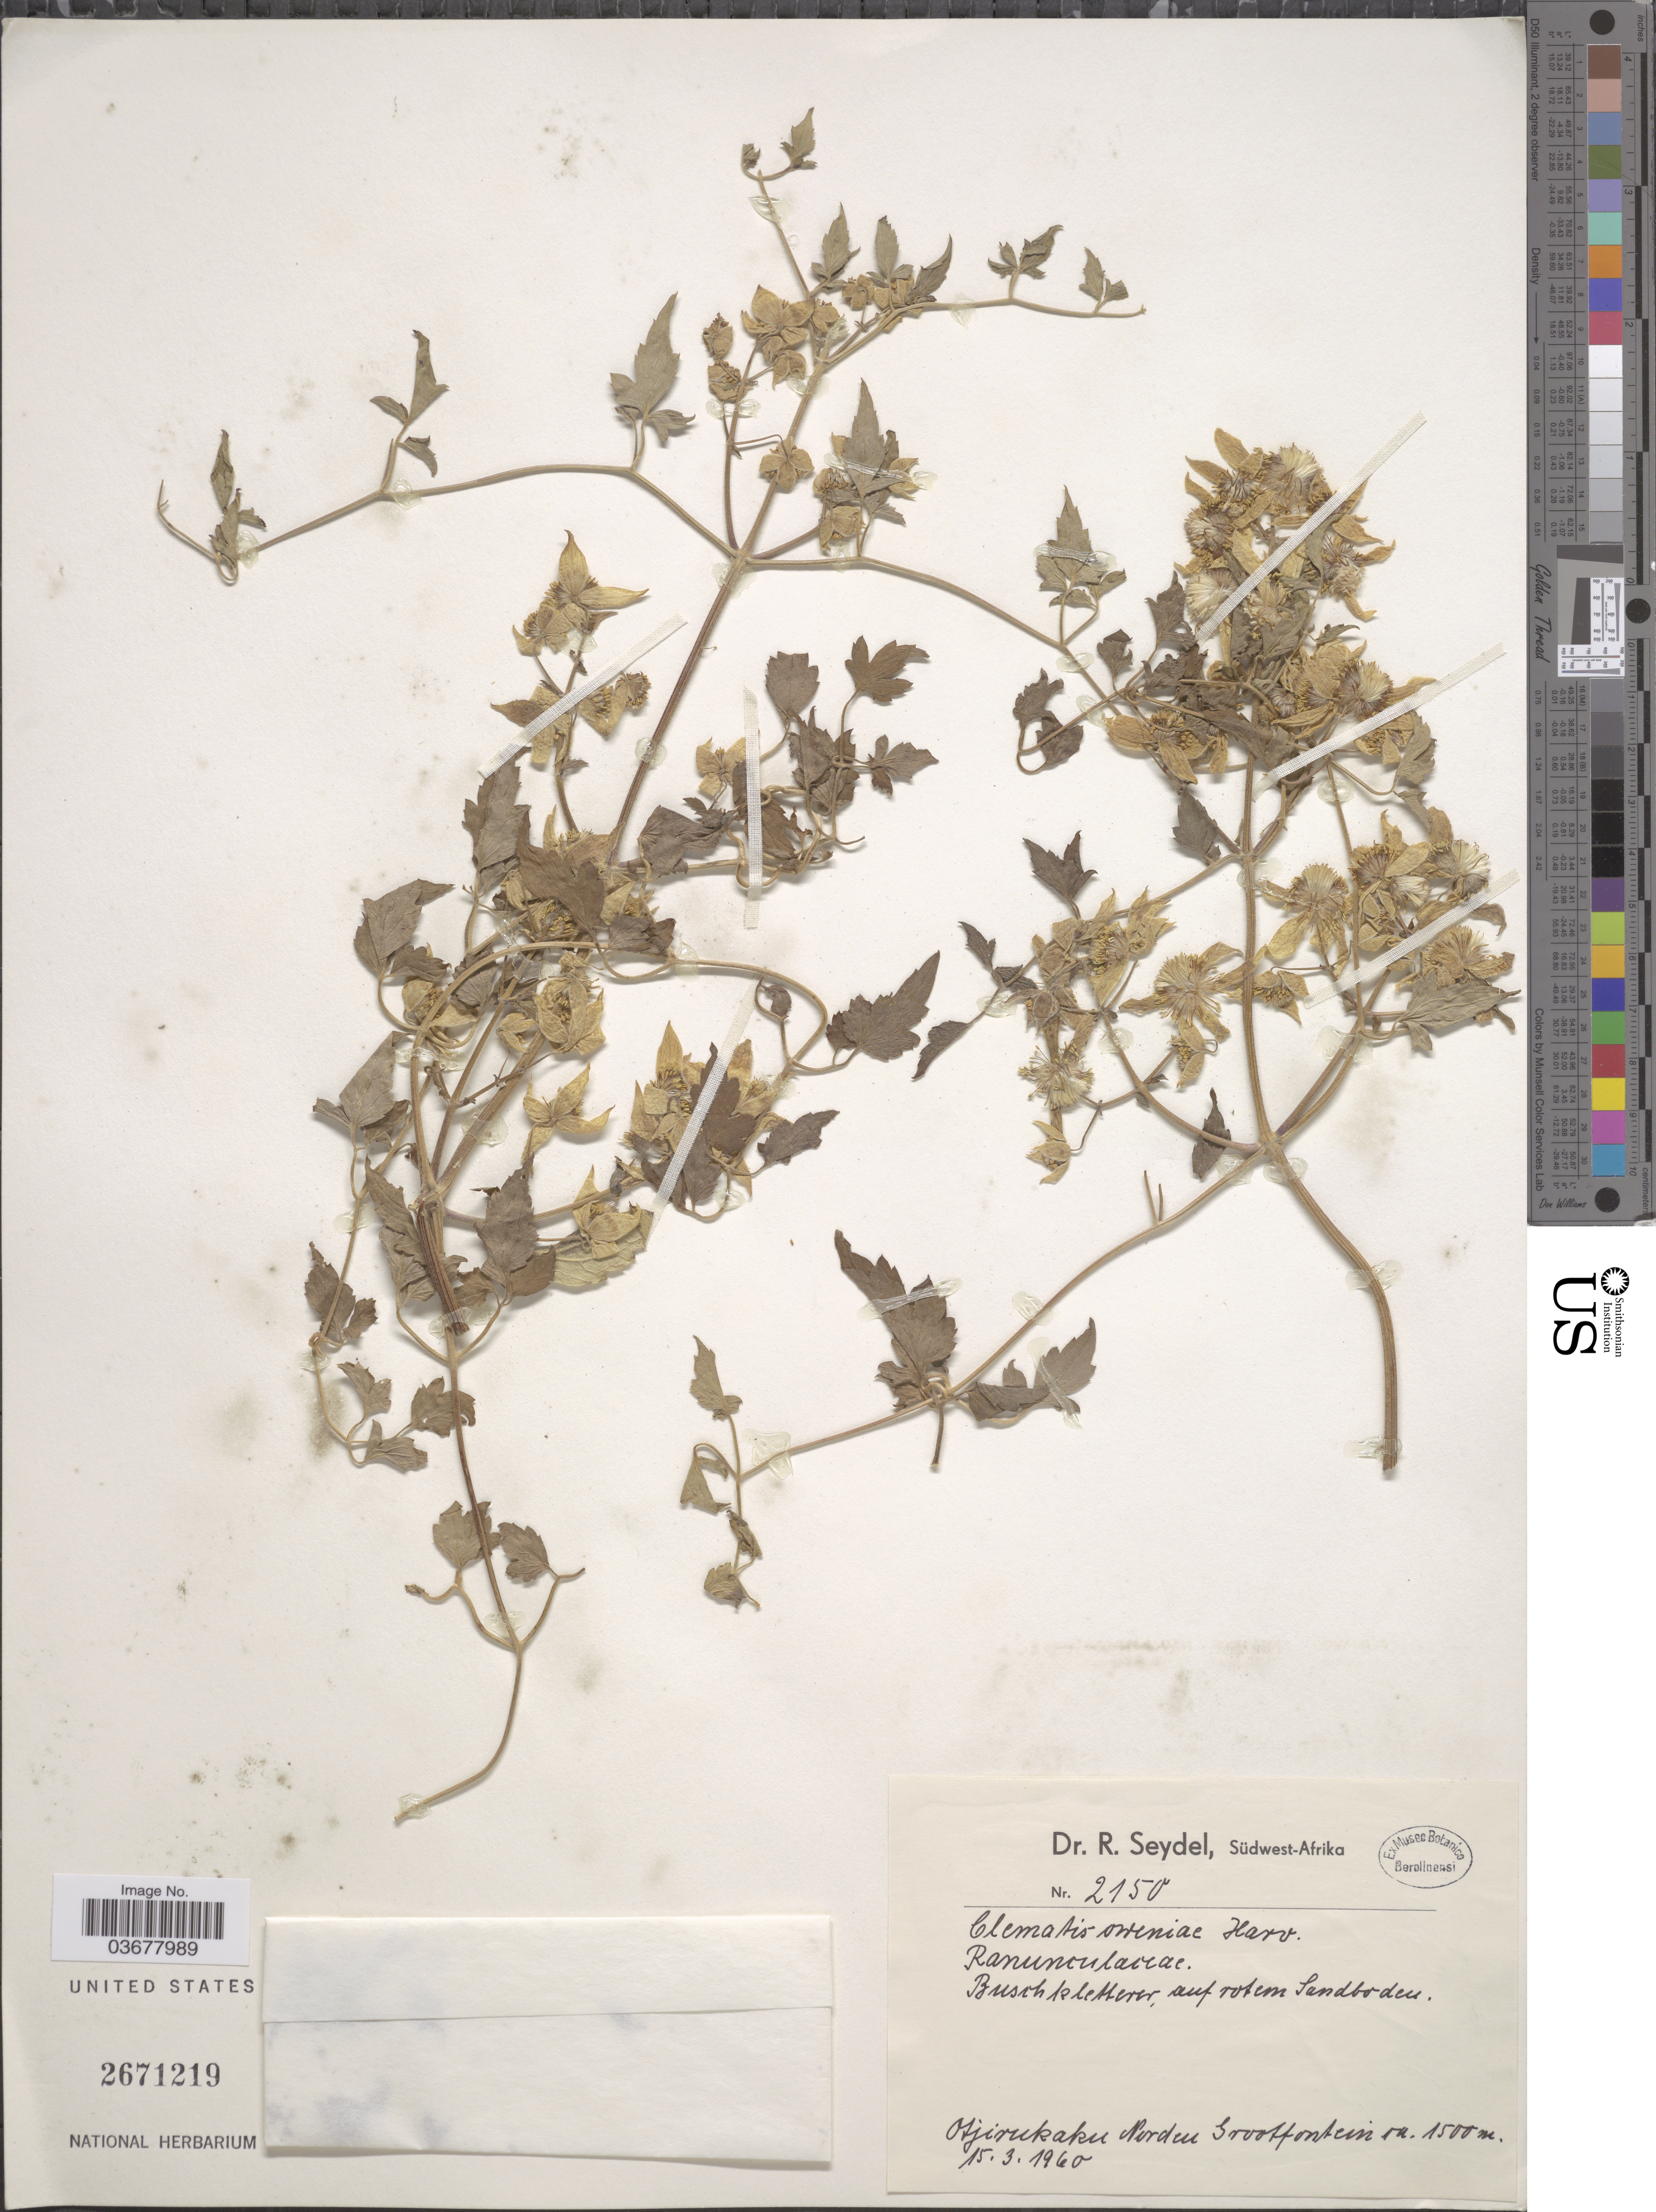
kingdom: Plantae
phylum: Tracheophyta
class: Magnoliopsida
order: Ranunculales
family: Ranunculaceae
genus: Clematis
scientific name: Clematis oweniae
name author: Harv.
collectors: R. Seydel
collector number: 2150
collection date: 1960-03-15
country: Namibia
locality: Südwest-Afrika. Busch kletterer, auf rotem Sandboden. Otjirukaku Norden Grootfontein.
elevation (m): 1500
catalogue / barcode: US 2671219